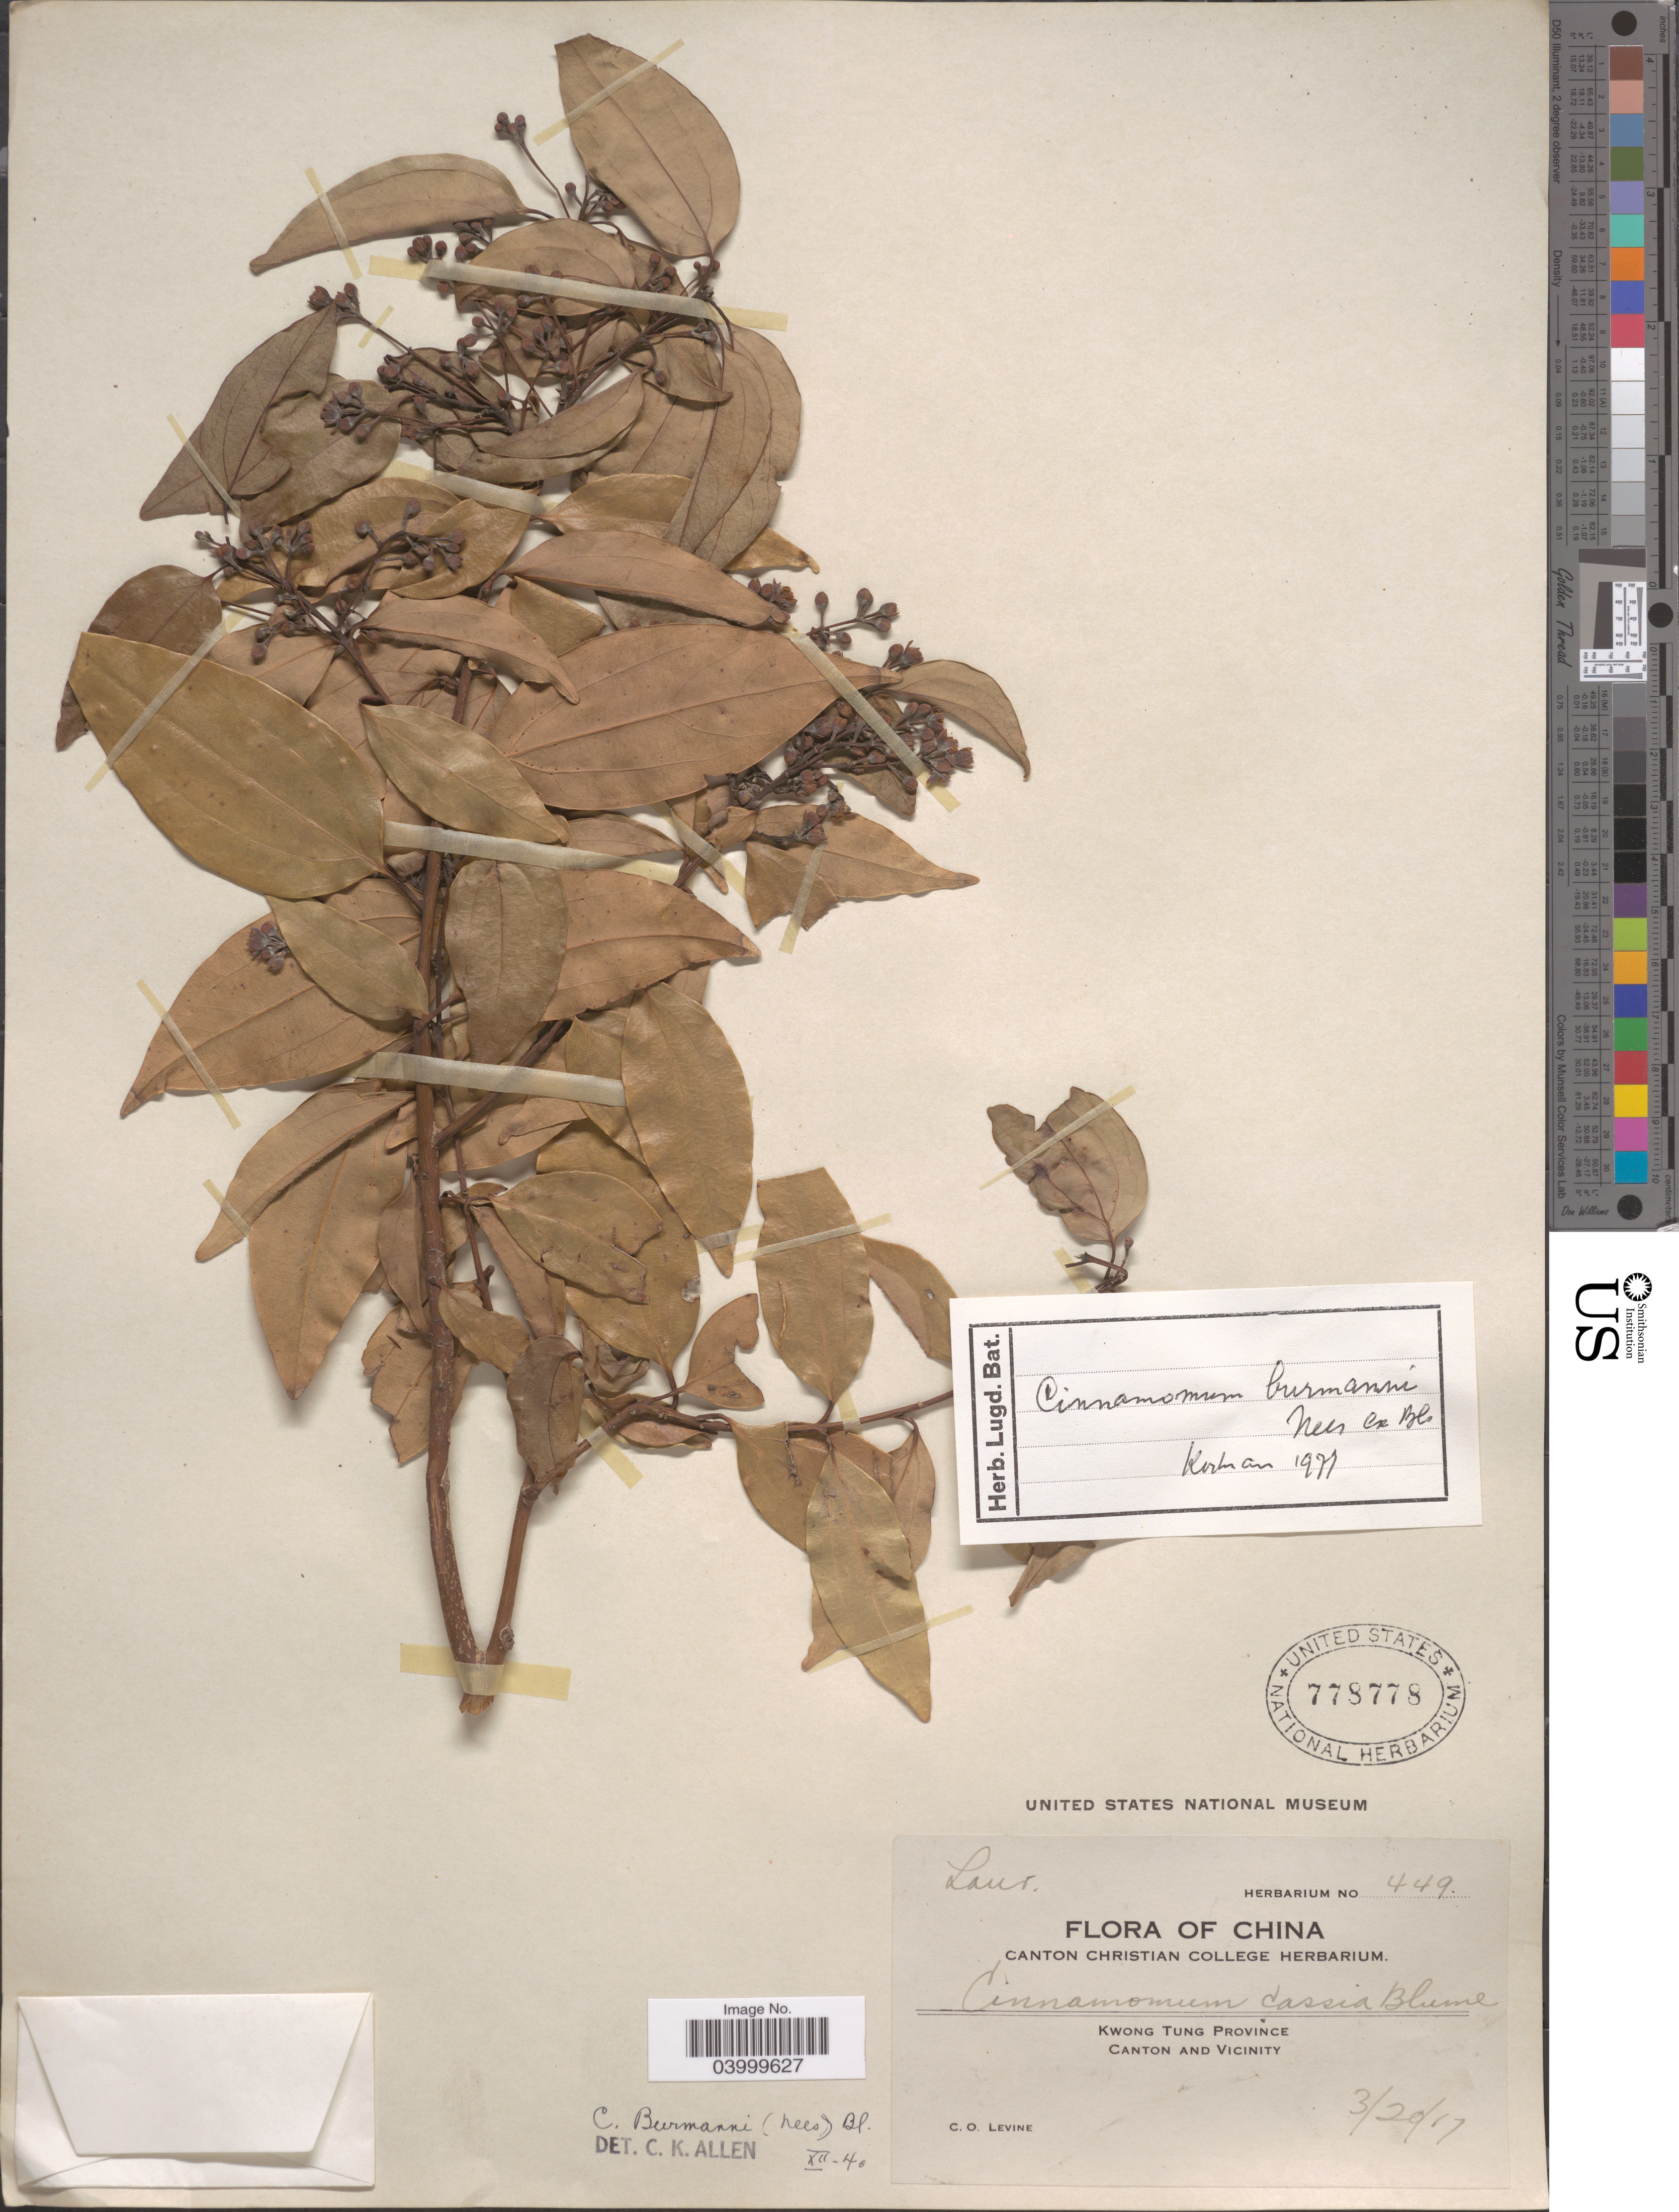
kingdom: Plantae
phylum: Tracheophyta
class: Magnoliopsida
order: Laurales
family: Lauraceae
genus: Cinnamomum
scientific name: Cinnamomum burmannii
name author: (Nees & T. Nees) Blume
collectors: C. O. Levine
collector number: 449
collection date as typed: Transcribed d/m/y: 20/3/17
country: China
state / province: Guangdong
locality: Kwong Tung Province.Canton and vicinity.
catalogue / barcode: US 778778